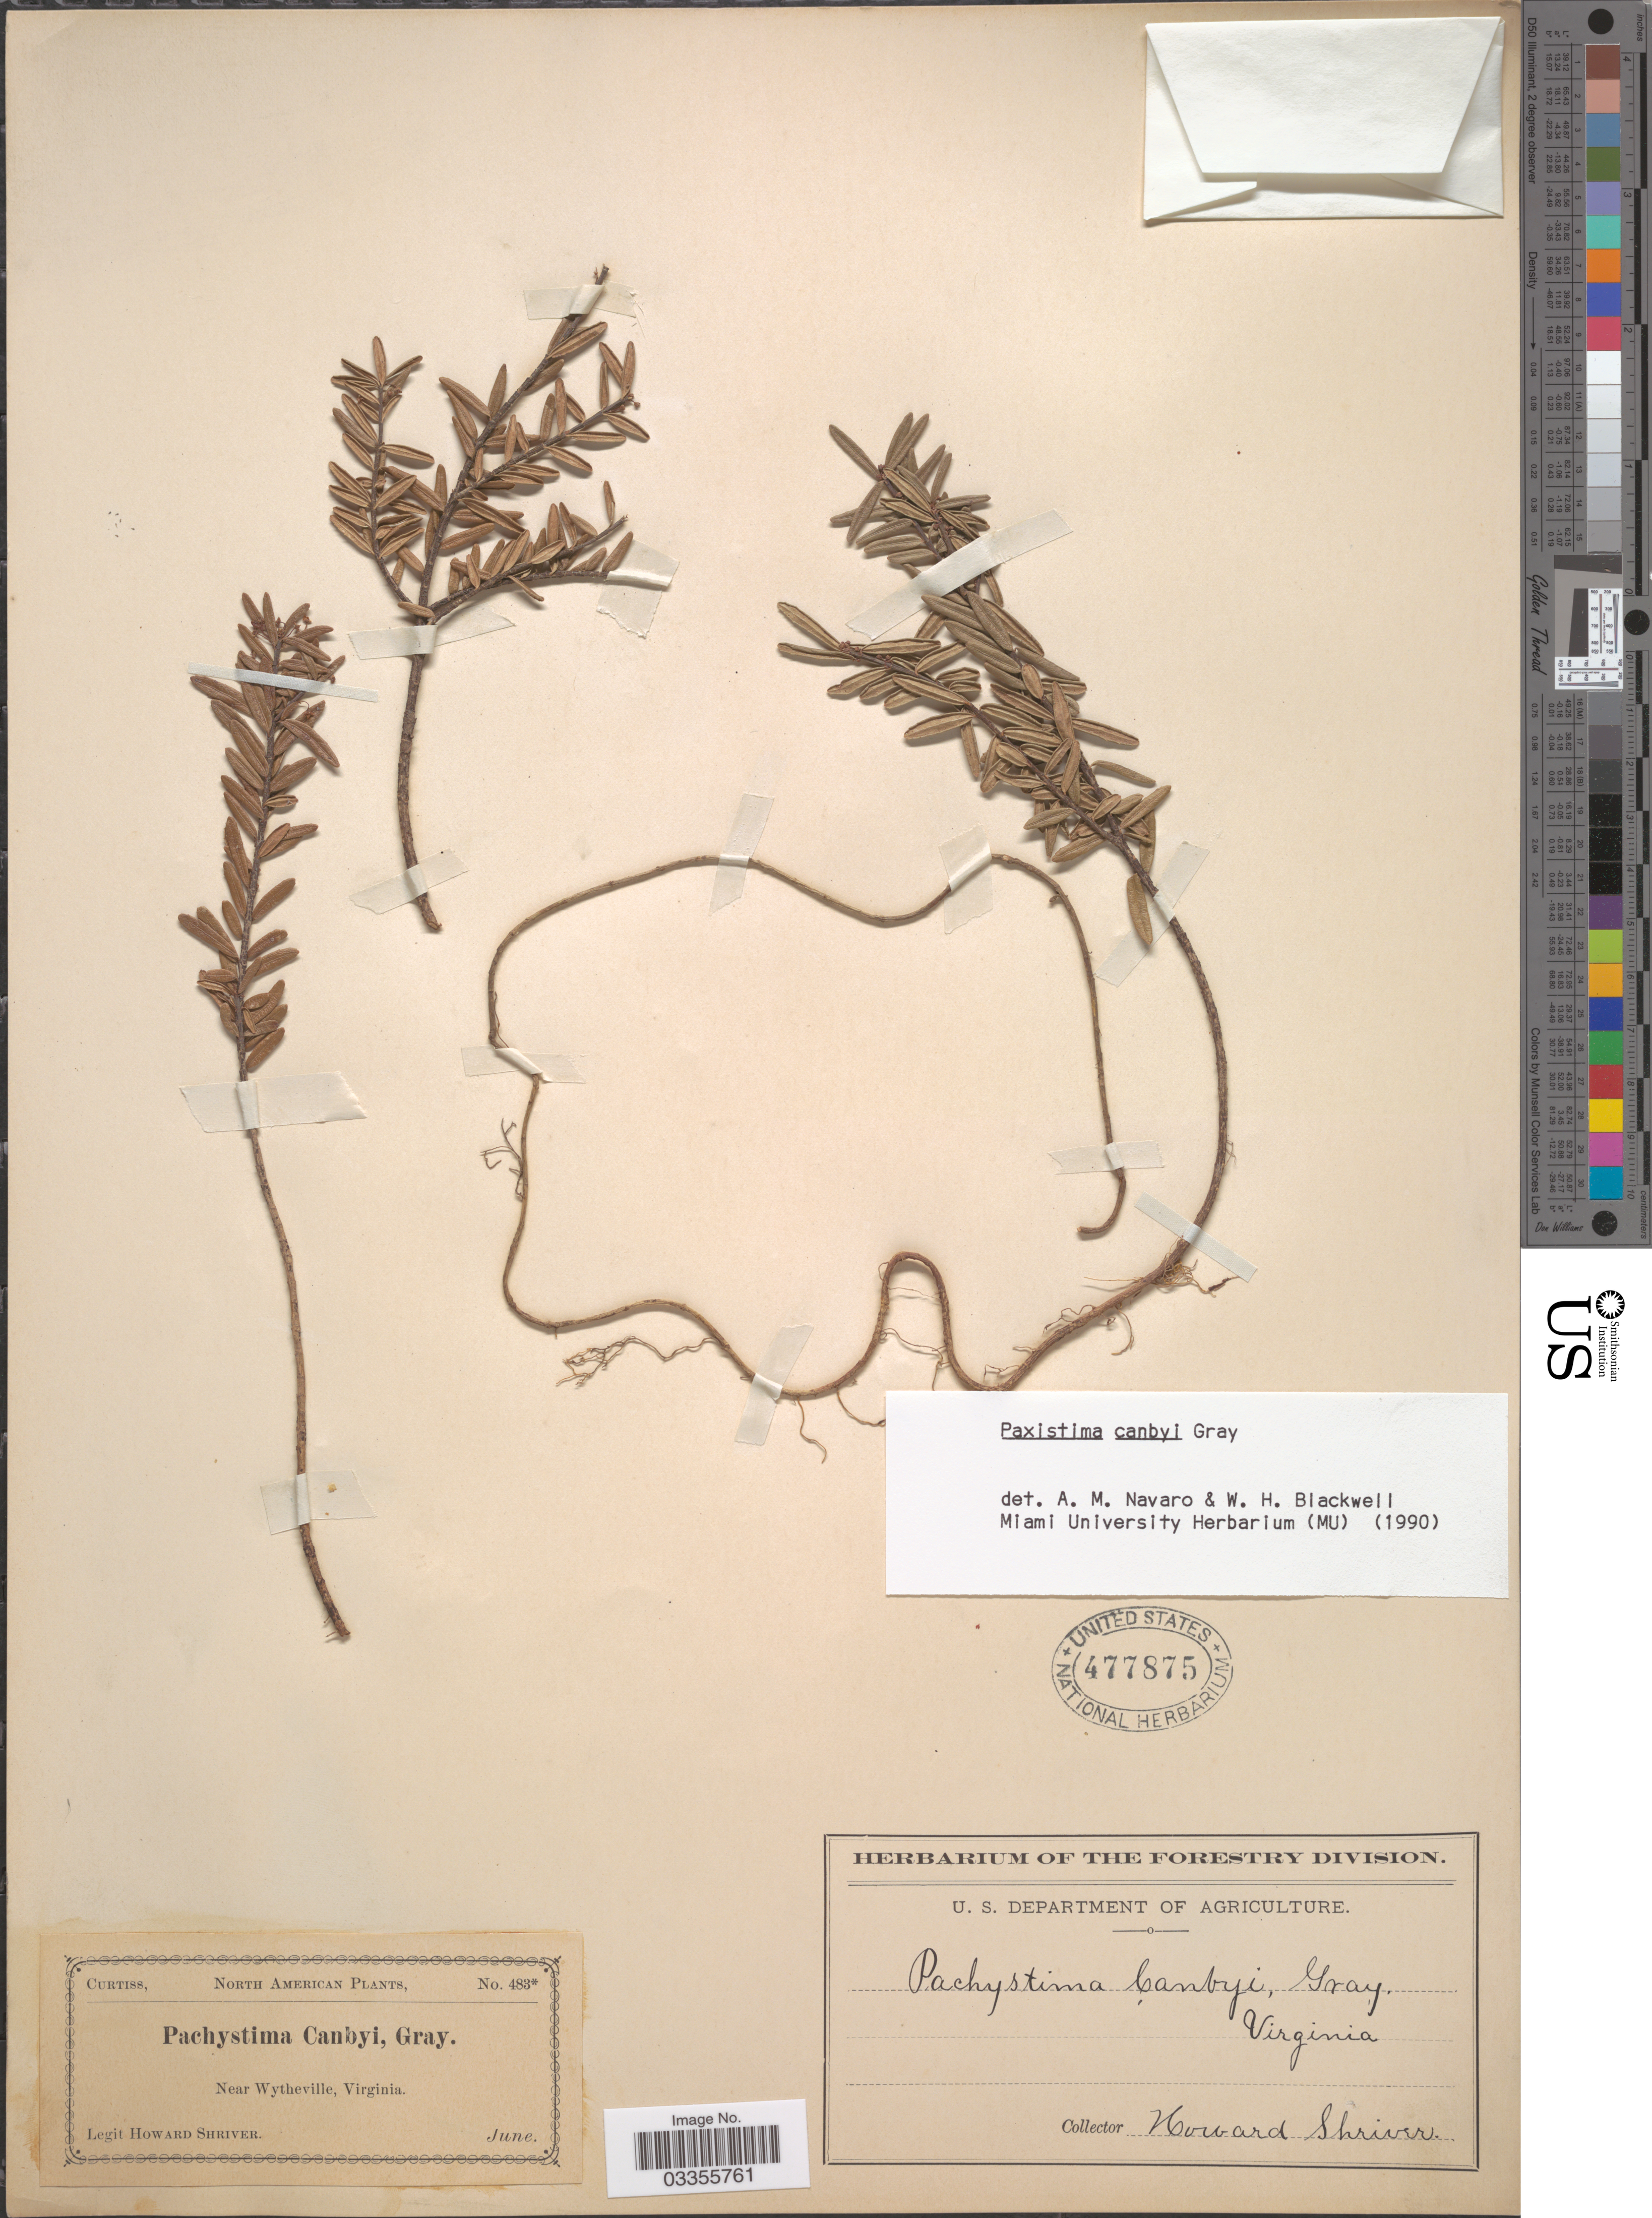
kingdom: Plantae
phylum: Tracheophyta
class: Magnoliopsida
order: Celastrales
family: Celastraceae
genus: Paxistima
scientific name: Paxistima canbyi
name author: A. Gray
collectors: H. Shriver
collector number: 483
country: United States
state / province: Virginia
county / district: Wythe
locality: Near Wytheville.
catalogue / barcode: US 477875